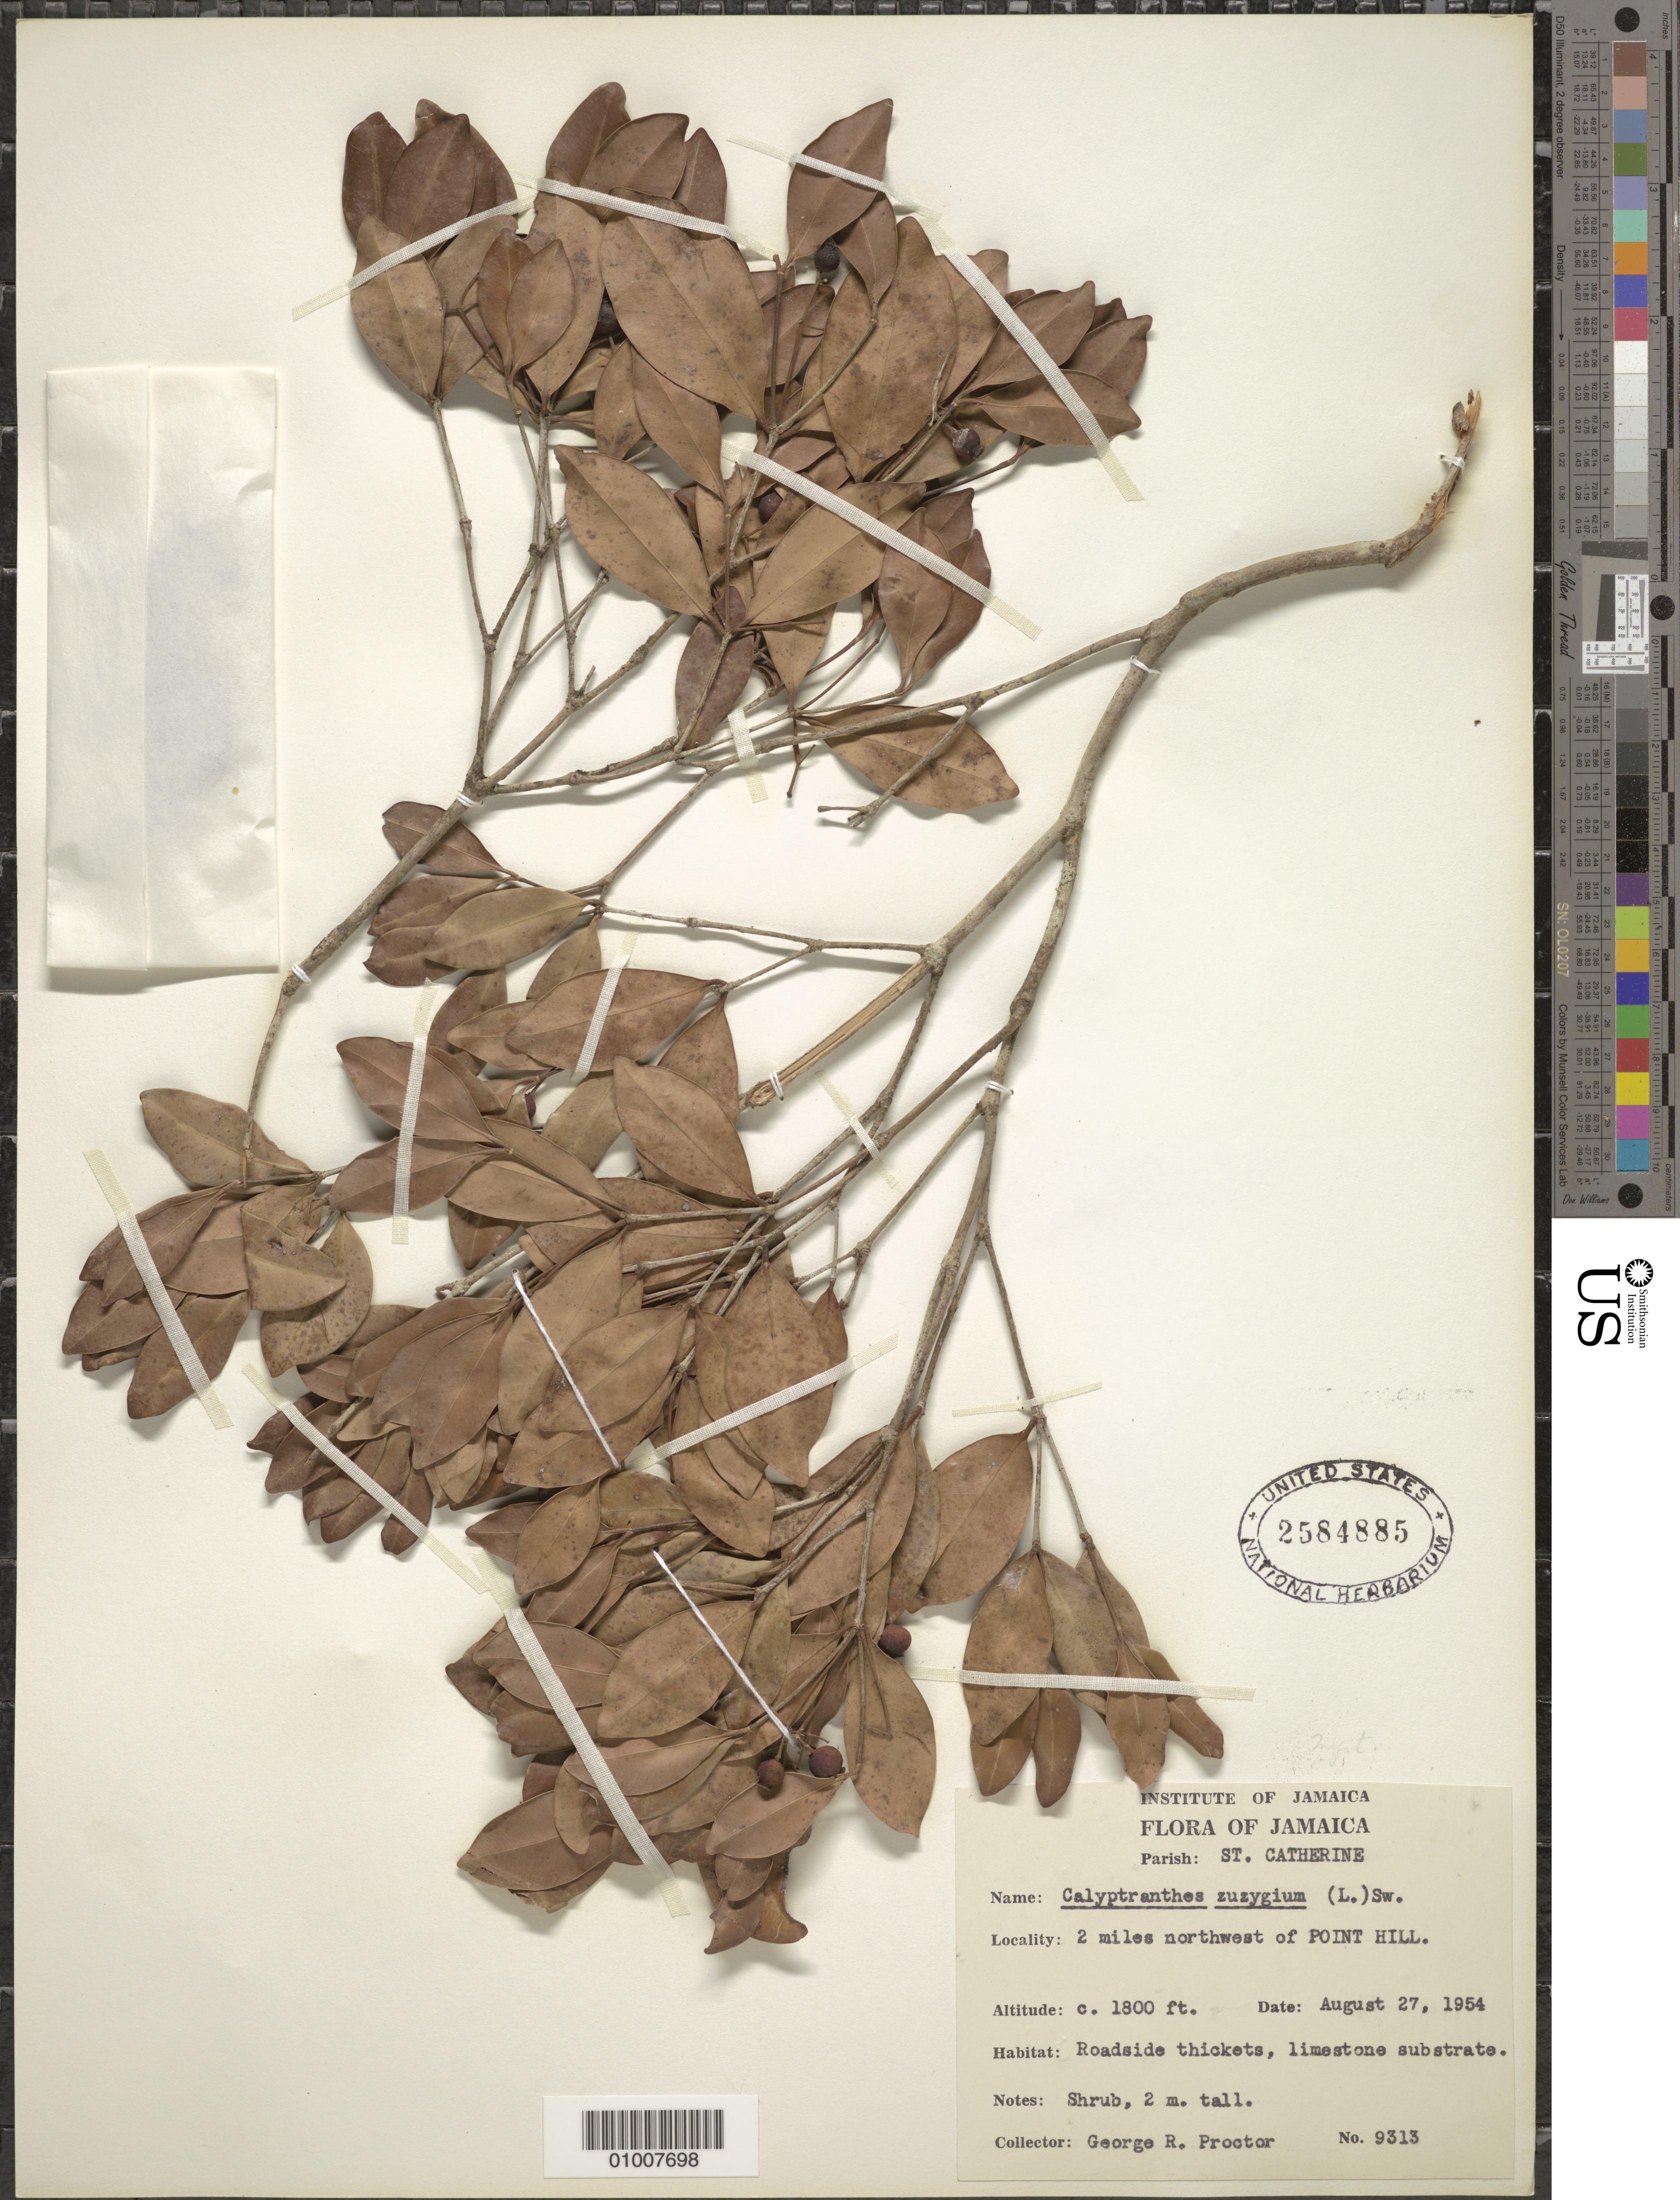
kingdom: Plantae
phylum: Tracheophyta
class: Magnoliopsida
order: Myrtales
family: Myrtaceae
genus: Myrcia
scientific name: Myrcia zuzygium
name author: (L.) A.R. Lourenço & E. Lucas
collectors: G. R. Proctor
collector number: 9313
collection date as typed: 27 Aug 1954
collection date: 1954-08-27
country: Jamaica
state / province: Saint Catherine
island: Jamaica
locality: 2 miles northwest of Point Hill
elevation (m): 549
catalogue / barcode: US 2584885